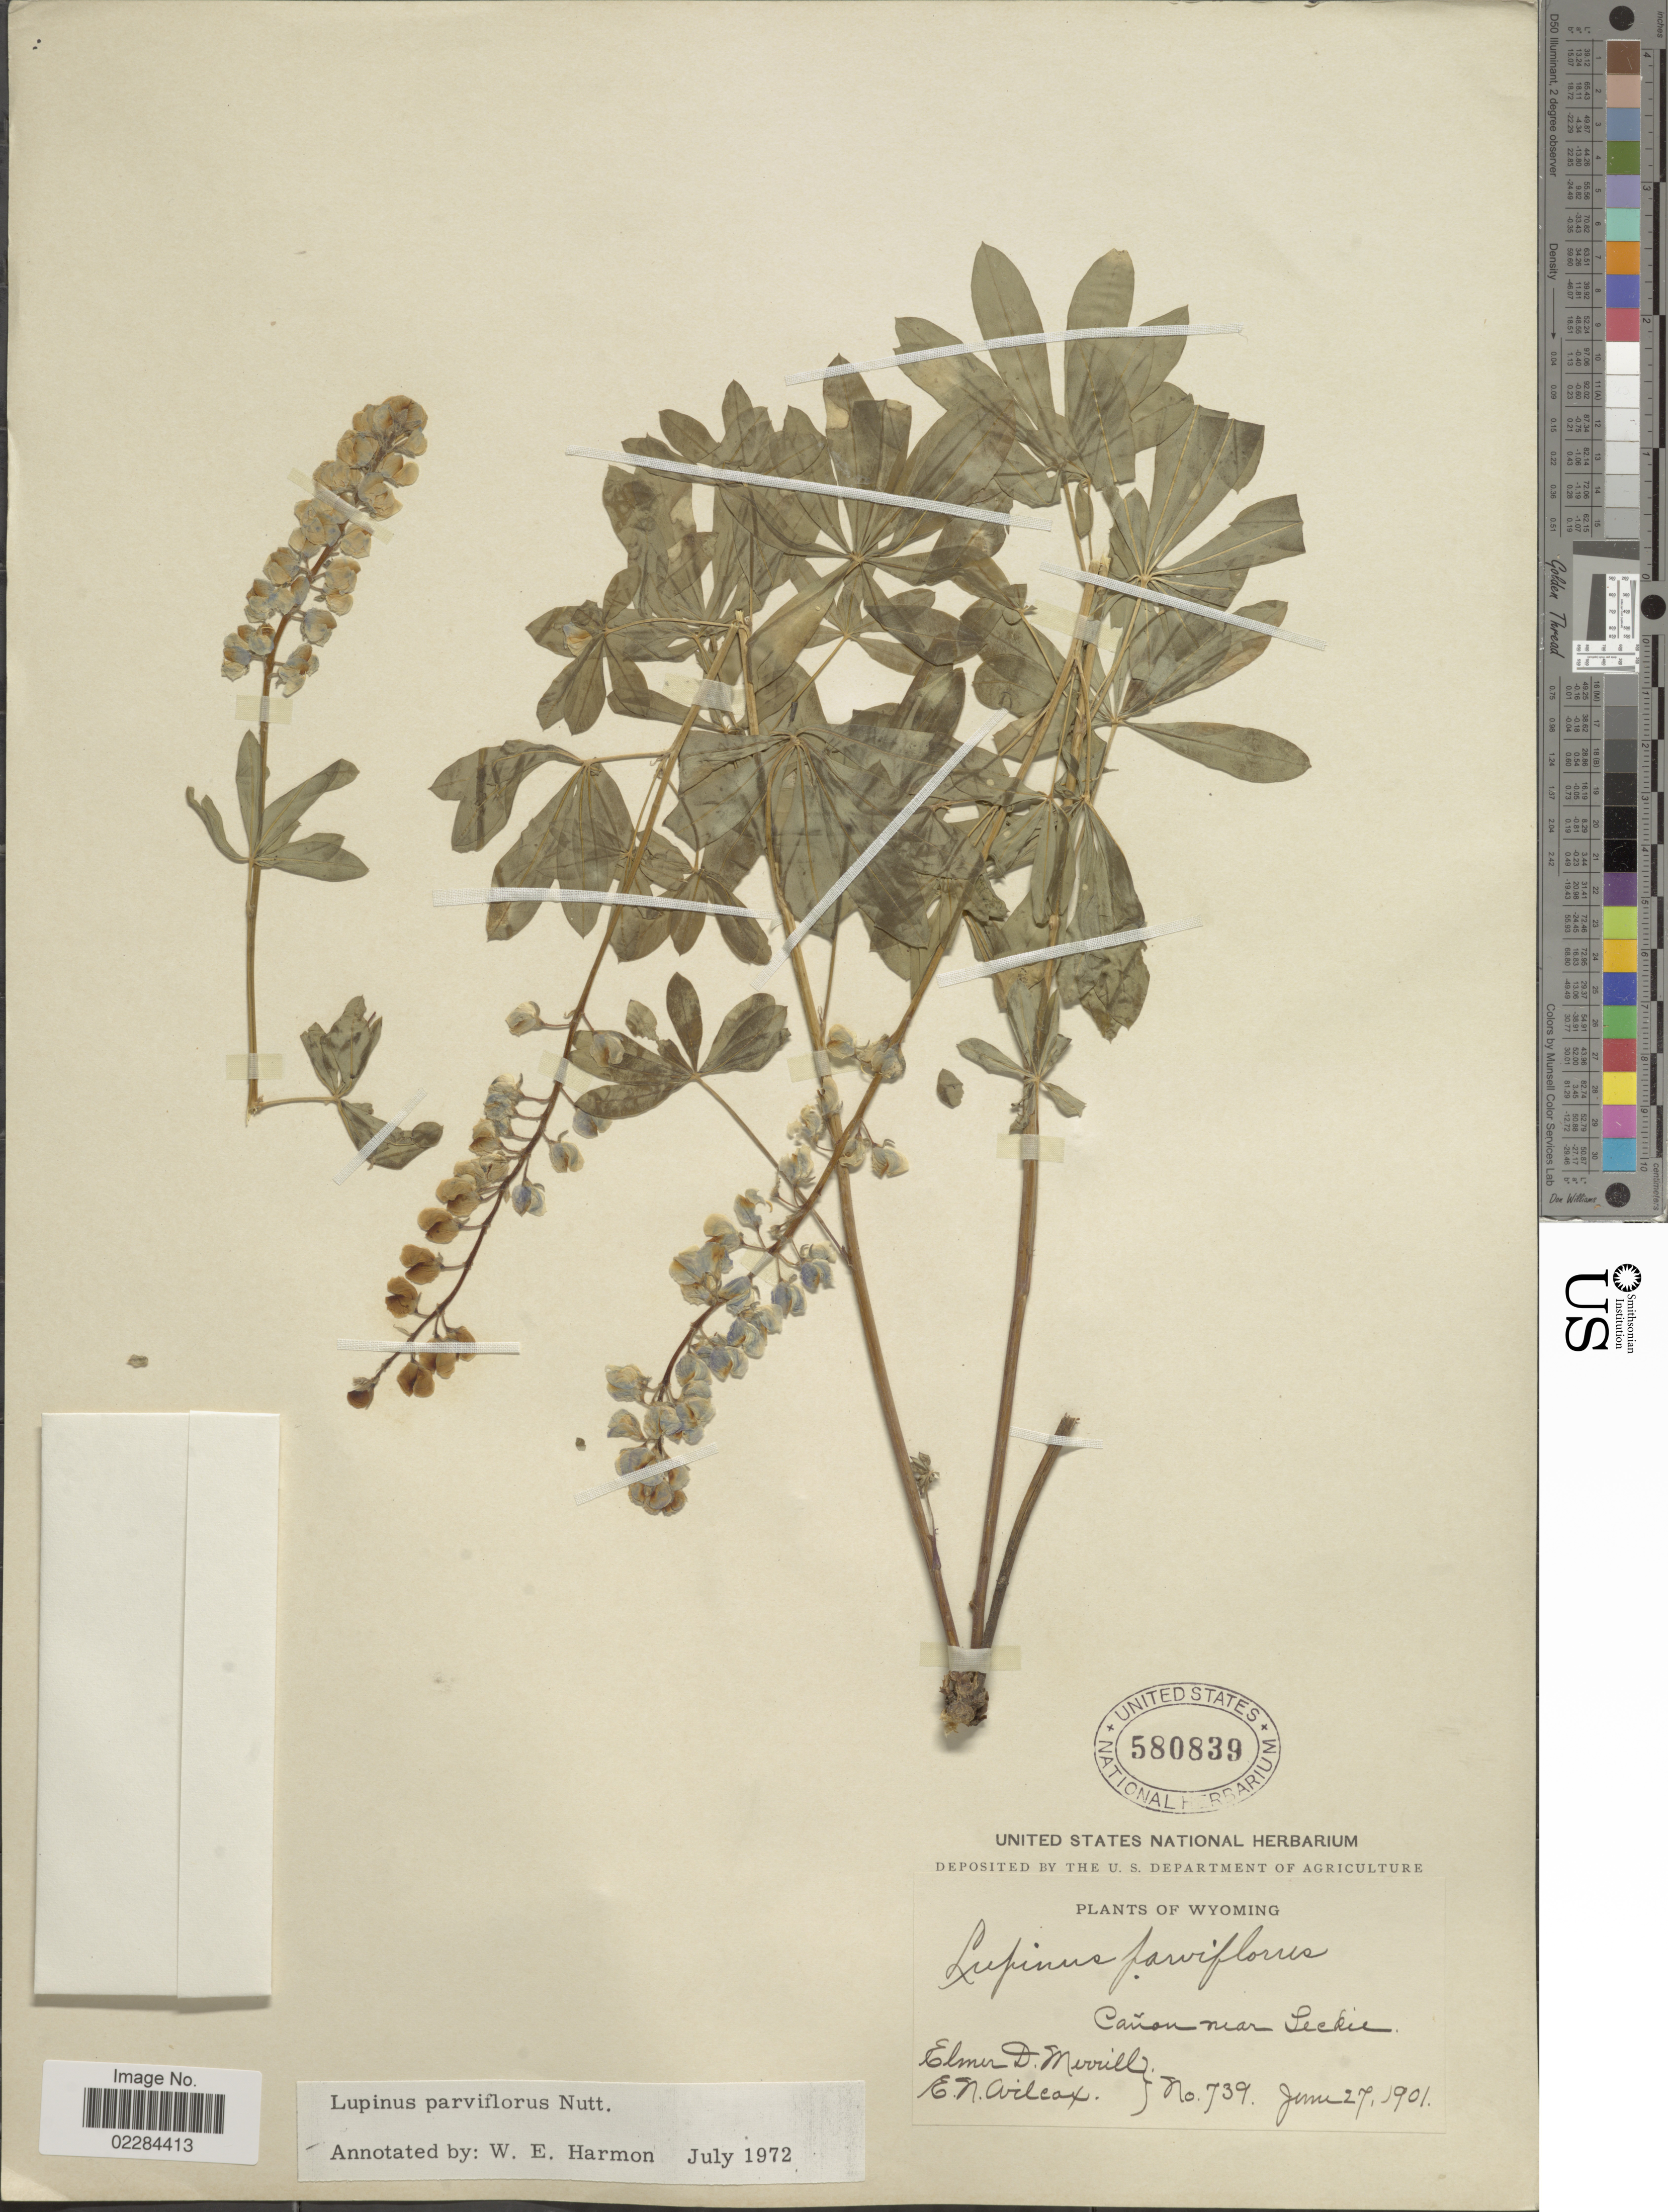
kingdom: Plantae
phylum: Tracheophyta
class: Magnoliopsida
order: Fabales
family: Fabaceae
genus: Lupinus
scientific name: Lupinus argenteus var. parviflorus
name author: (Nutt. ex Hook. & Arn.) C.L. Hitchc.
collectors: E. D. Merrill & E. Wilcox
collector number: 739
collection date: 1901-06-27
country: United States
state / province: Wyoming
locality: Canon near Leckie.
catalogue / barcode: US 580839